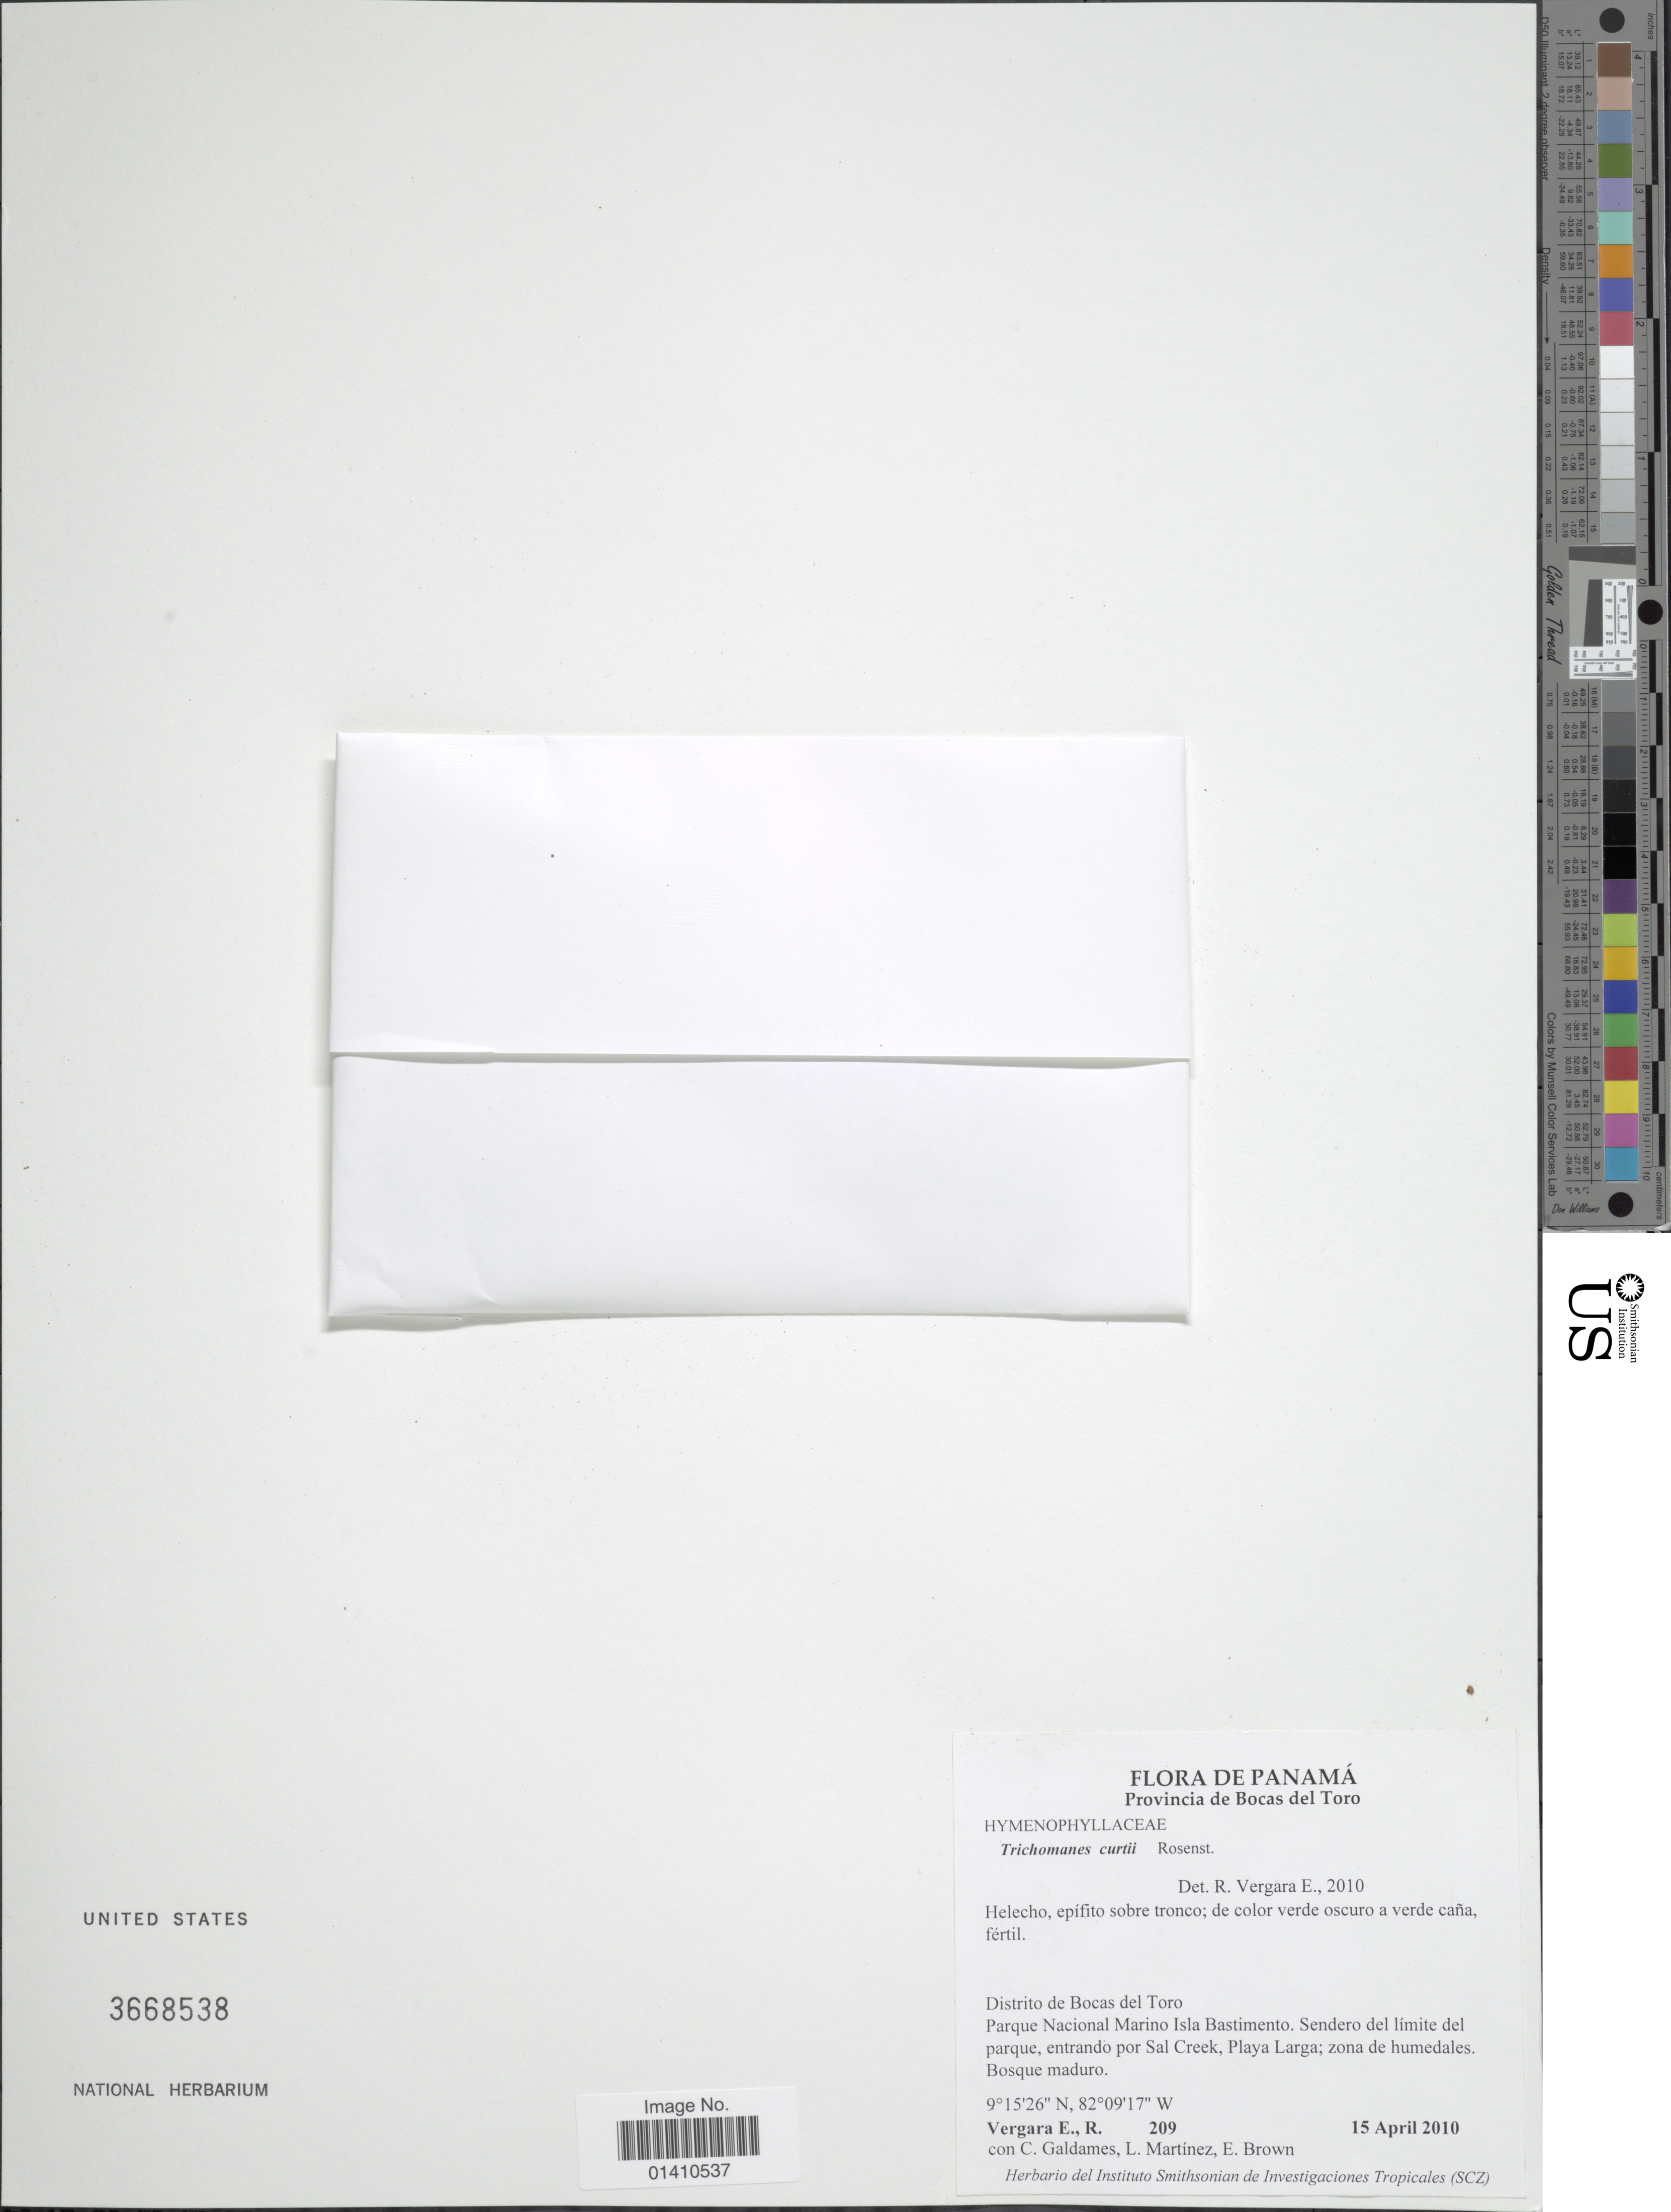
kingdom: Plantae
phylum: Tracheophyta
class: Polypodiopsida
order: Hymenophyllales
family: Hymenophyllaceae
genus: Didymoglossum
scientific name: Didymoglossum curtii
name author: (Rosenst.) Pic. Serm.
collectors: R. Vergara E., C. Galdames, L. Martinez & E. Brown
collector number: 209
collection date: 2010-04-15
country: Panama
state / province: Bocas del Toro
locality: Parque Nacional Marino Isla Bastimento. Sendero del limite del parque, entrando pro Sal Creek, Playa Larga; zona de humedales. Bosque maduro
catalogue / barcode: US 3668538